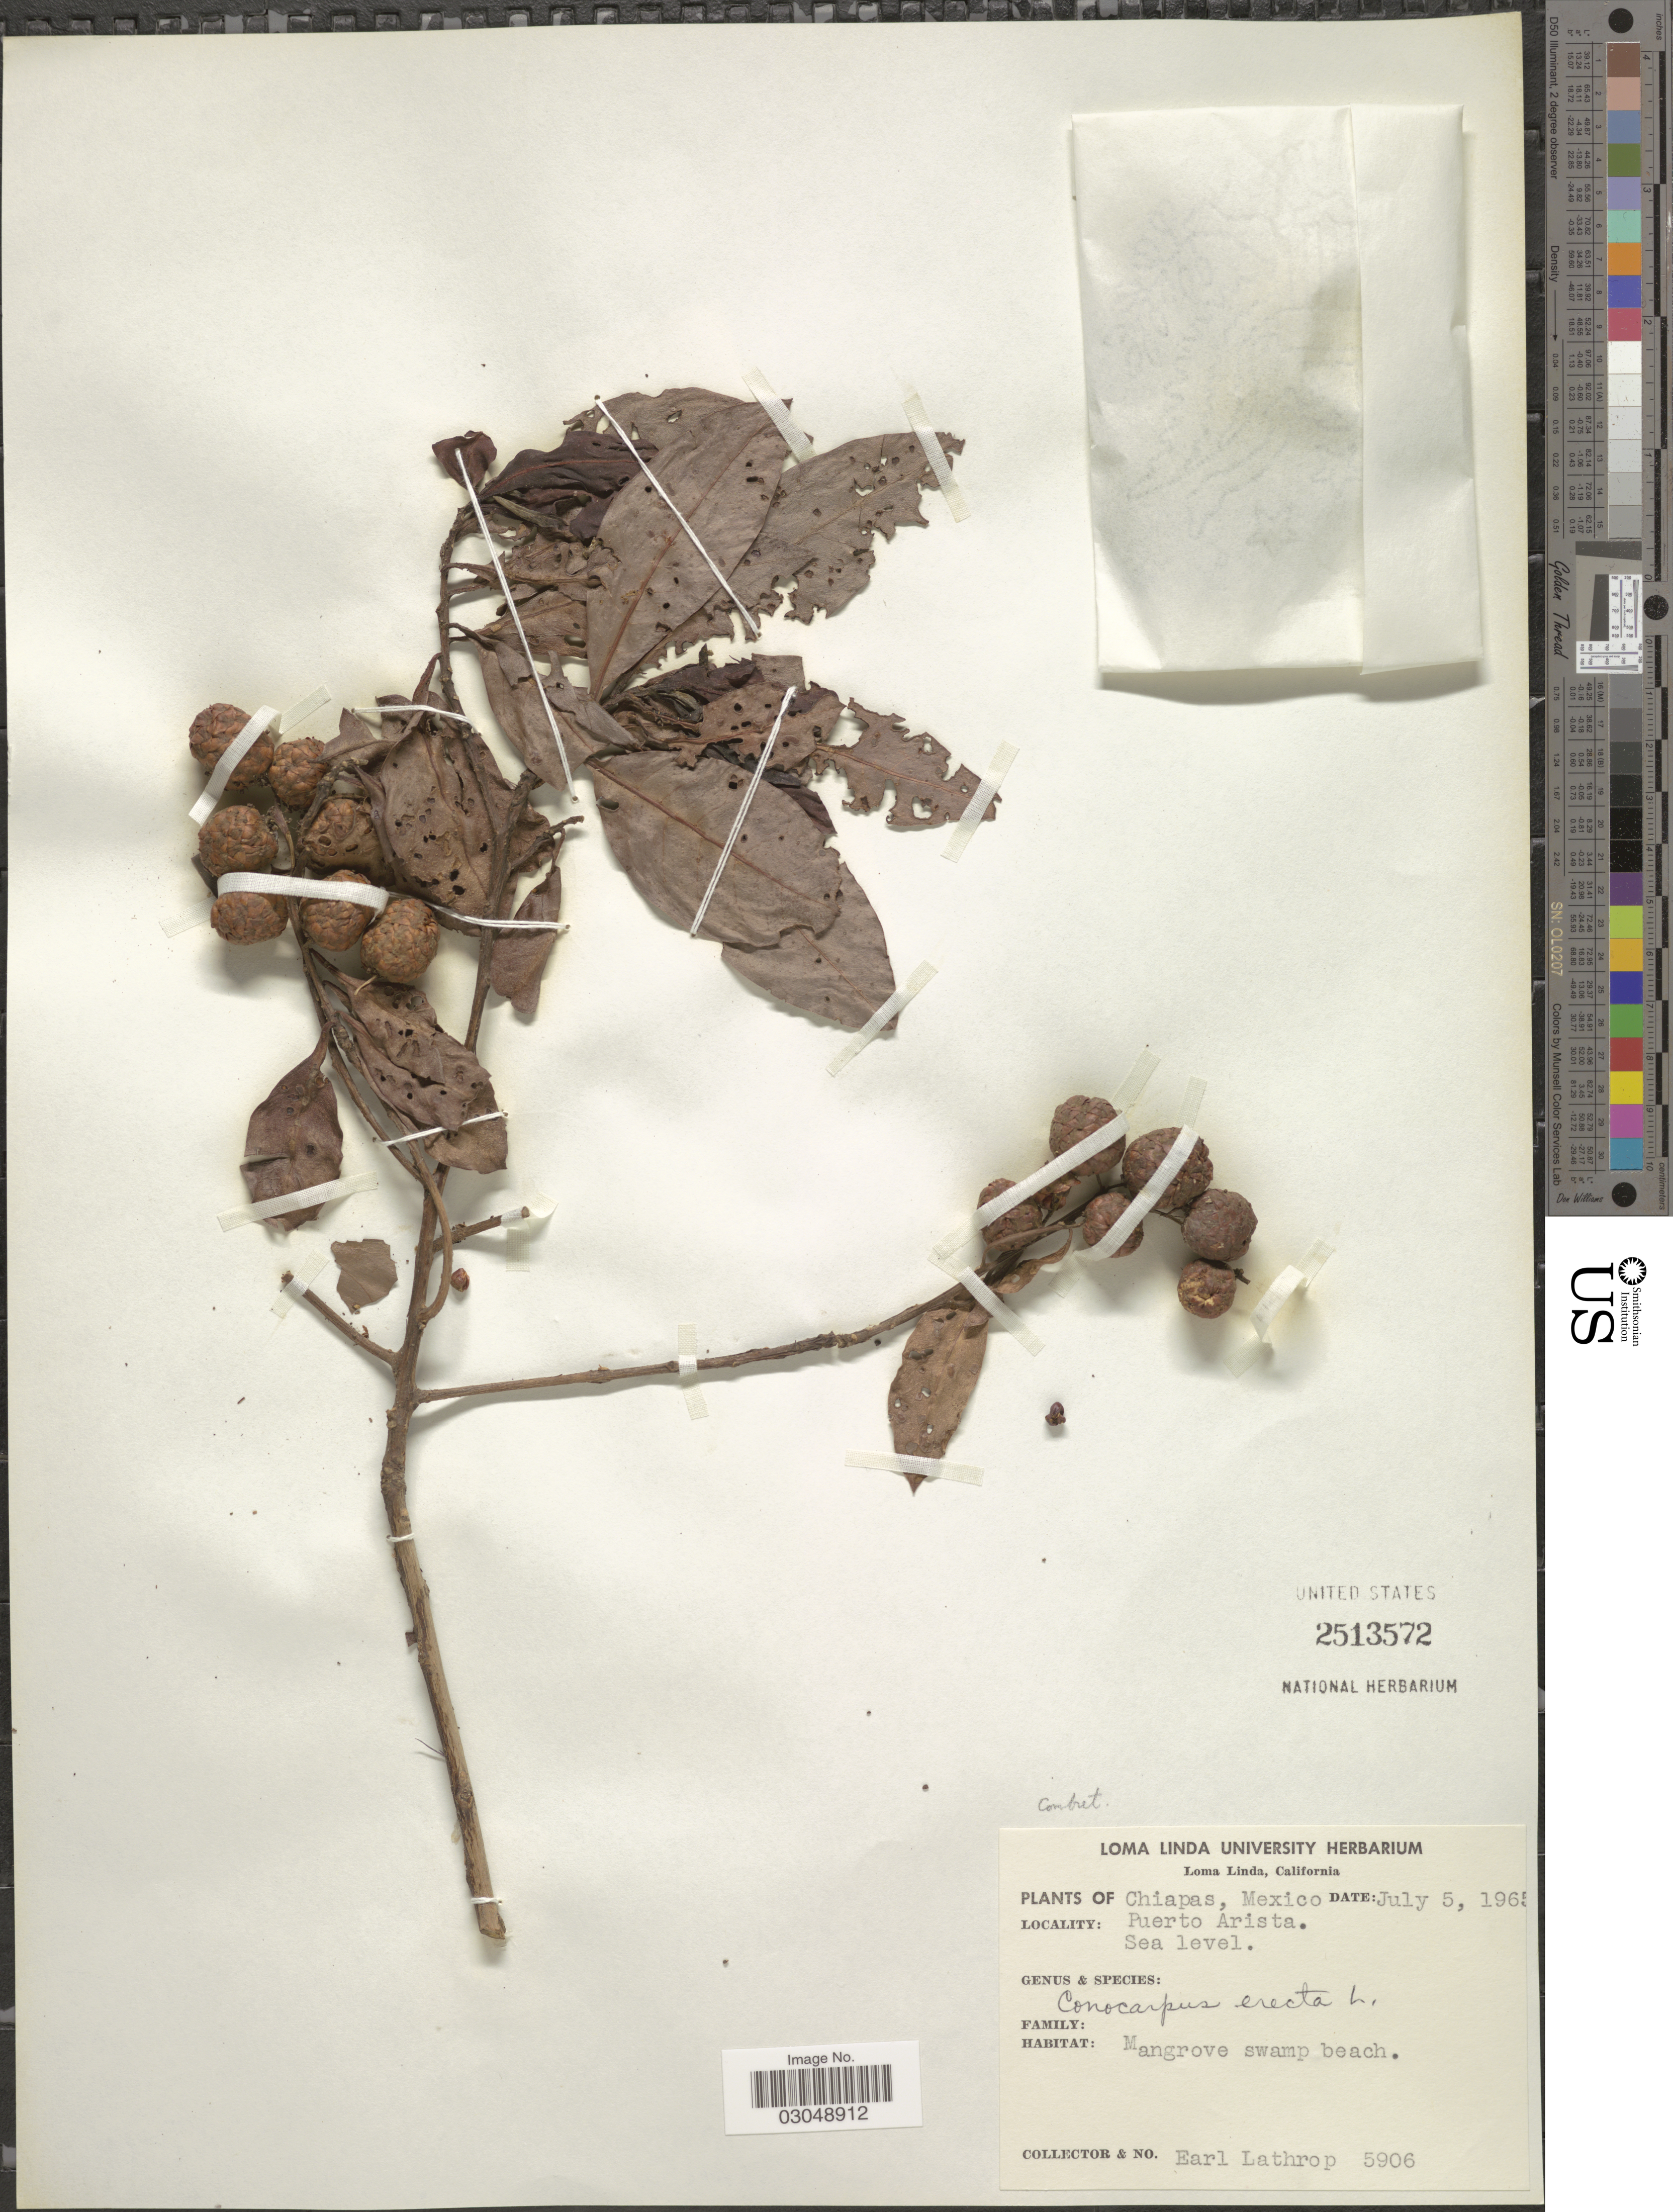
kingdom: Plantae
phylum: Tracheophyta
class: Magnoliopsida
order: Myrtales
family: Combretaceae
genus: Conocarpus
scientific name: Conocarpus erectus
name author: L.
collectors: E. W. Lathrop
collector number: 5906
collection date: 1965-07-05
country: Mexico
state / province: Chiapas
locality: Puerto Arista.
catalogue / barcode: US 2513572